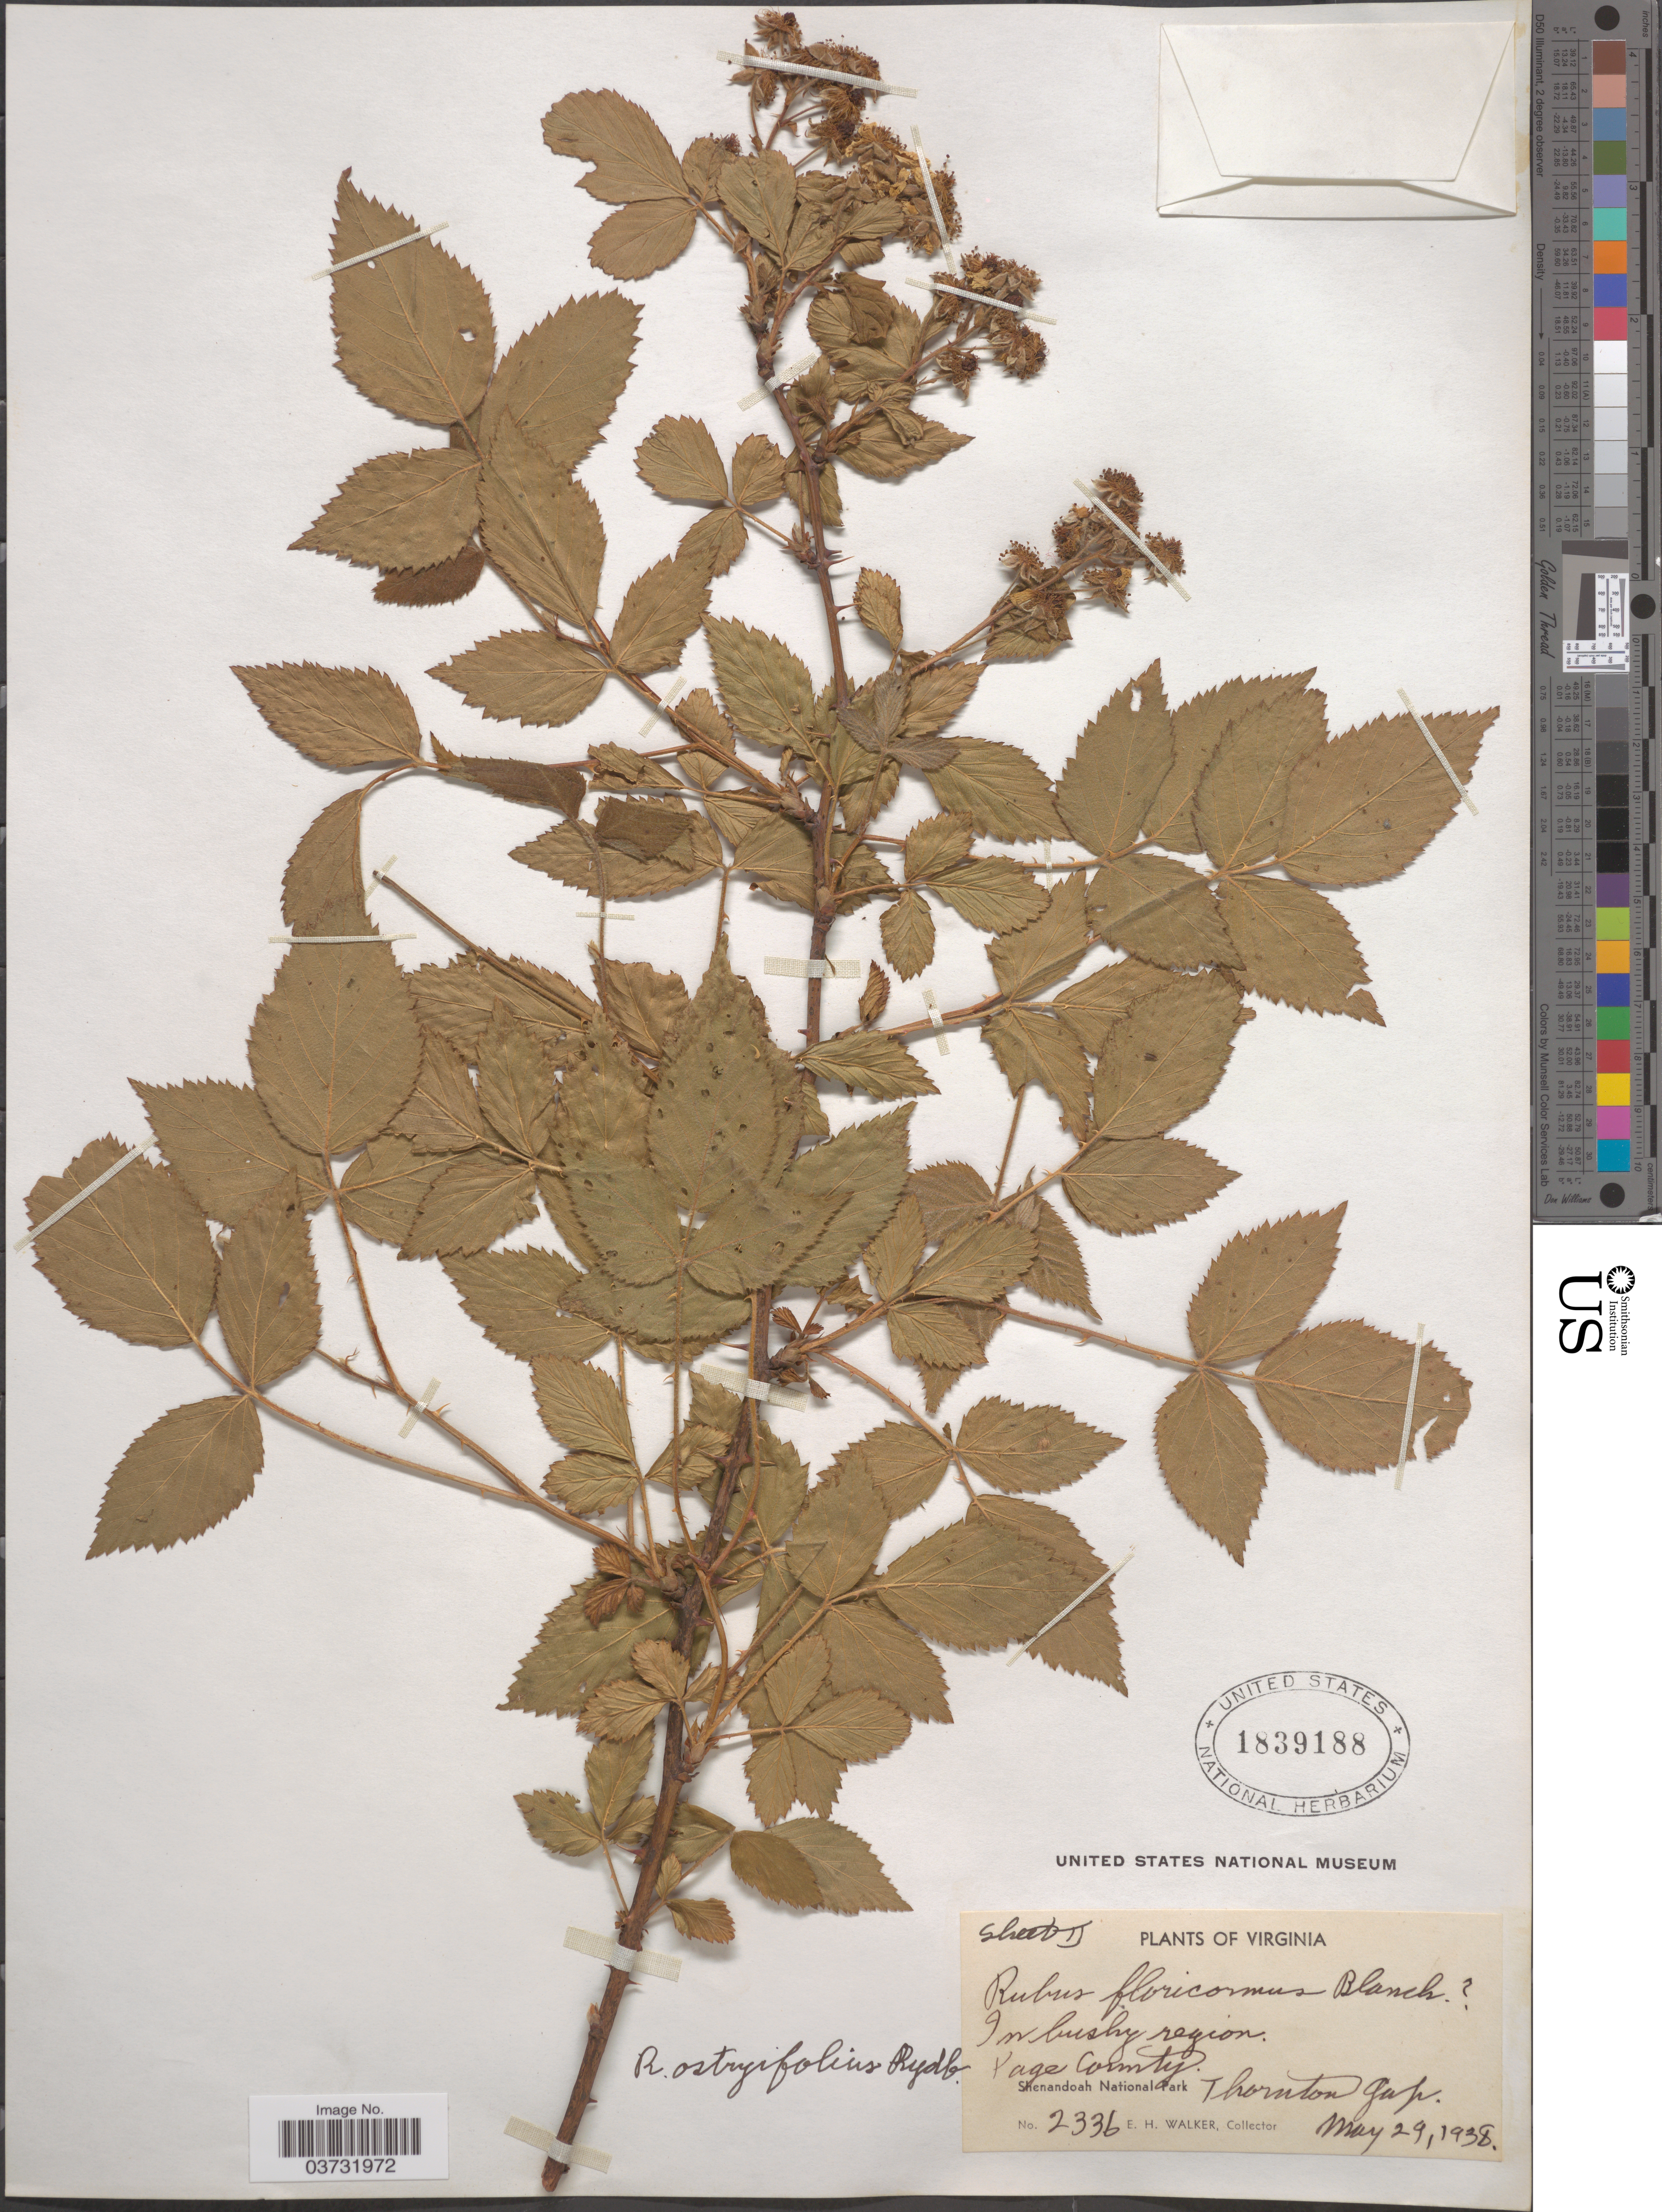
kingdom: Plantae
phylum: Tracheophyta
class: Magnoliopsida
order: Rosales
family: Rosaceae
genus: Rubus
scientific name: Rubus ostryifolius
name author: Rydb.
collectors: E. H. Walker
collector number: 2336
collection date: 1938-05-29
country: United States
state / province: Virginia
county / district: Page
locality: In bushy region. Page County. Shenandoah National Park. Thornton Gap.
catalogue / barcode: US 1839188